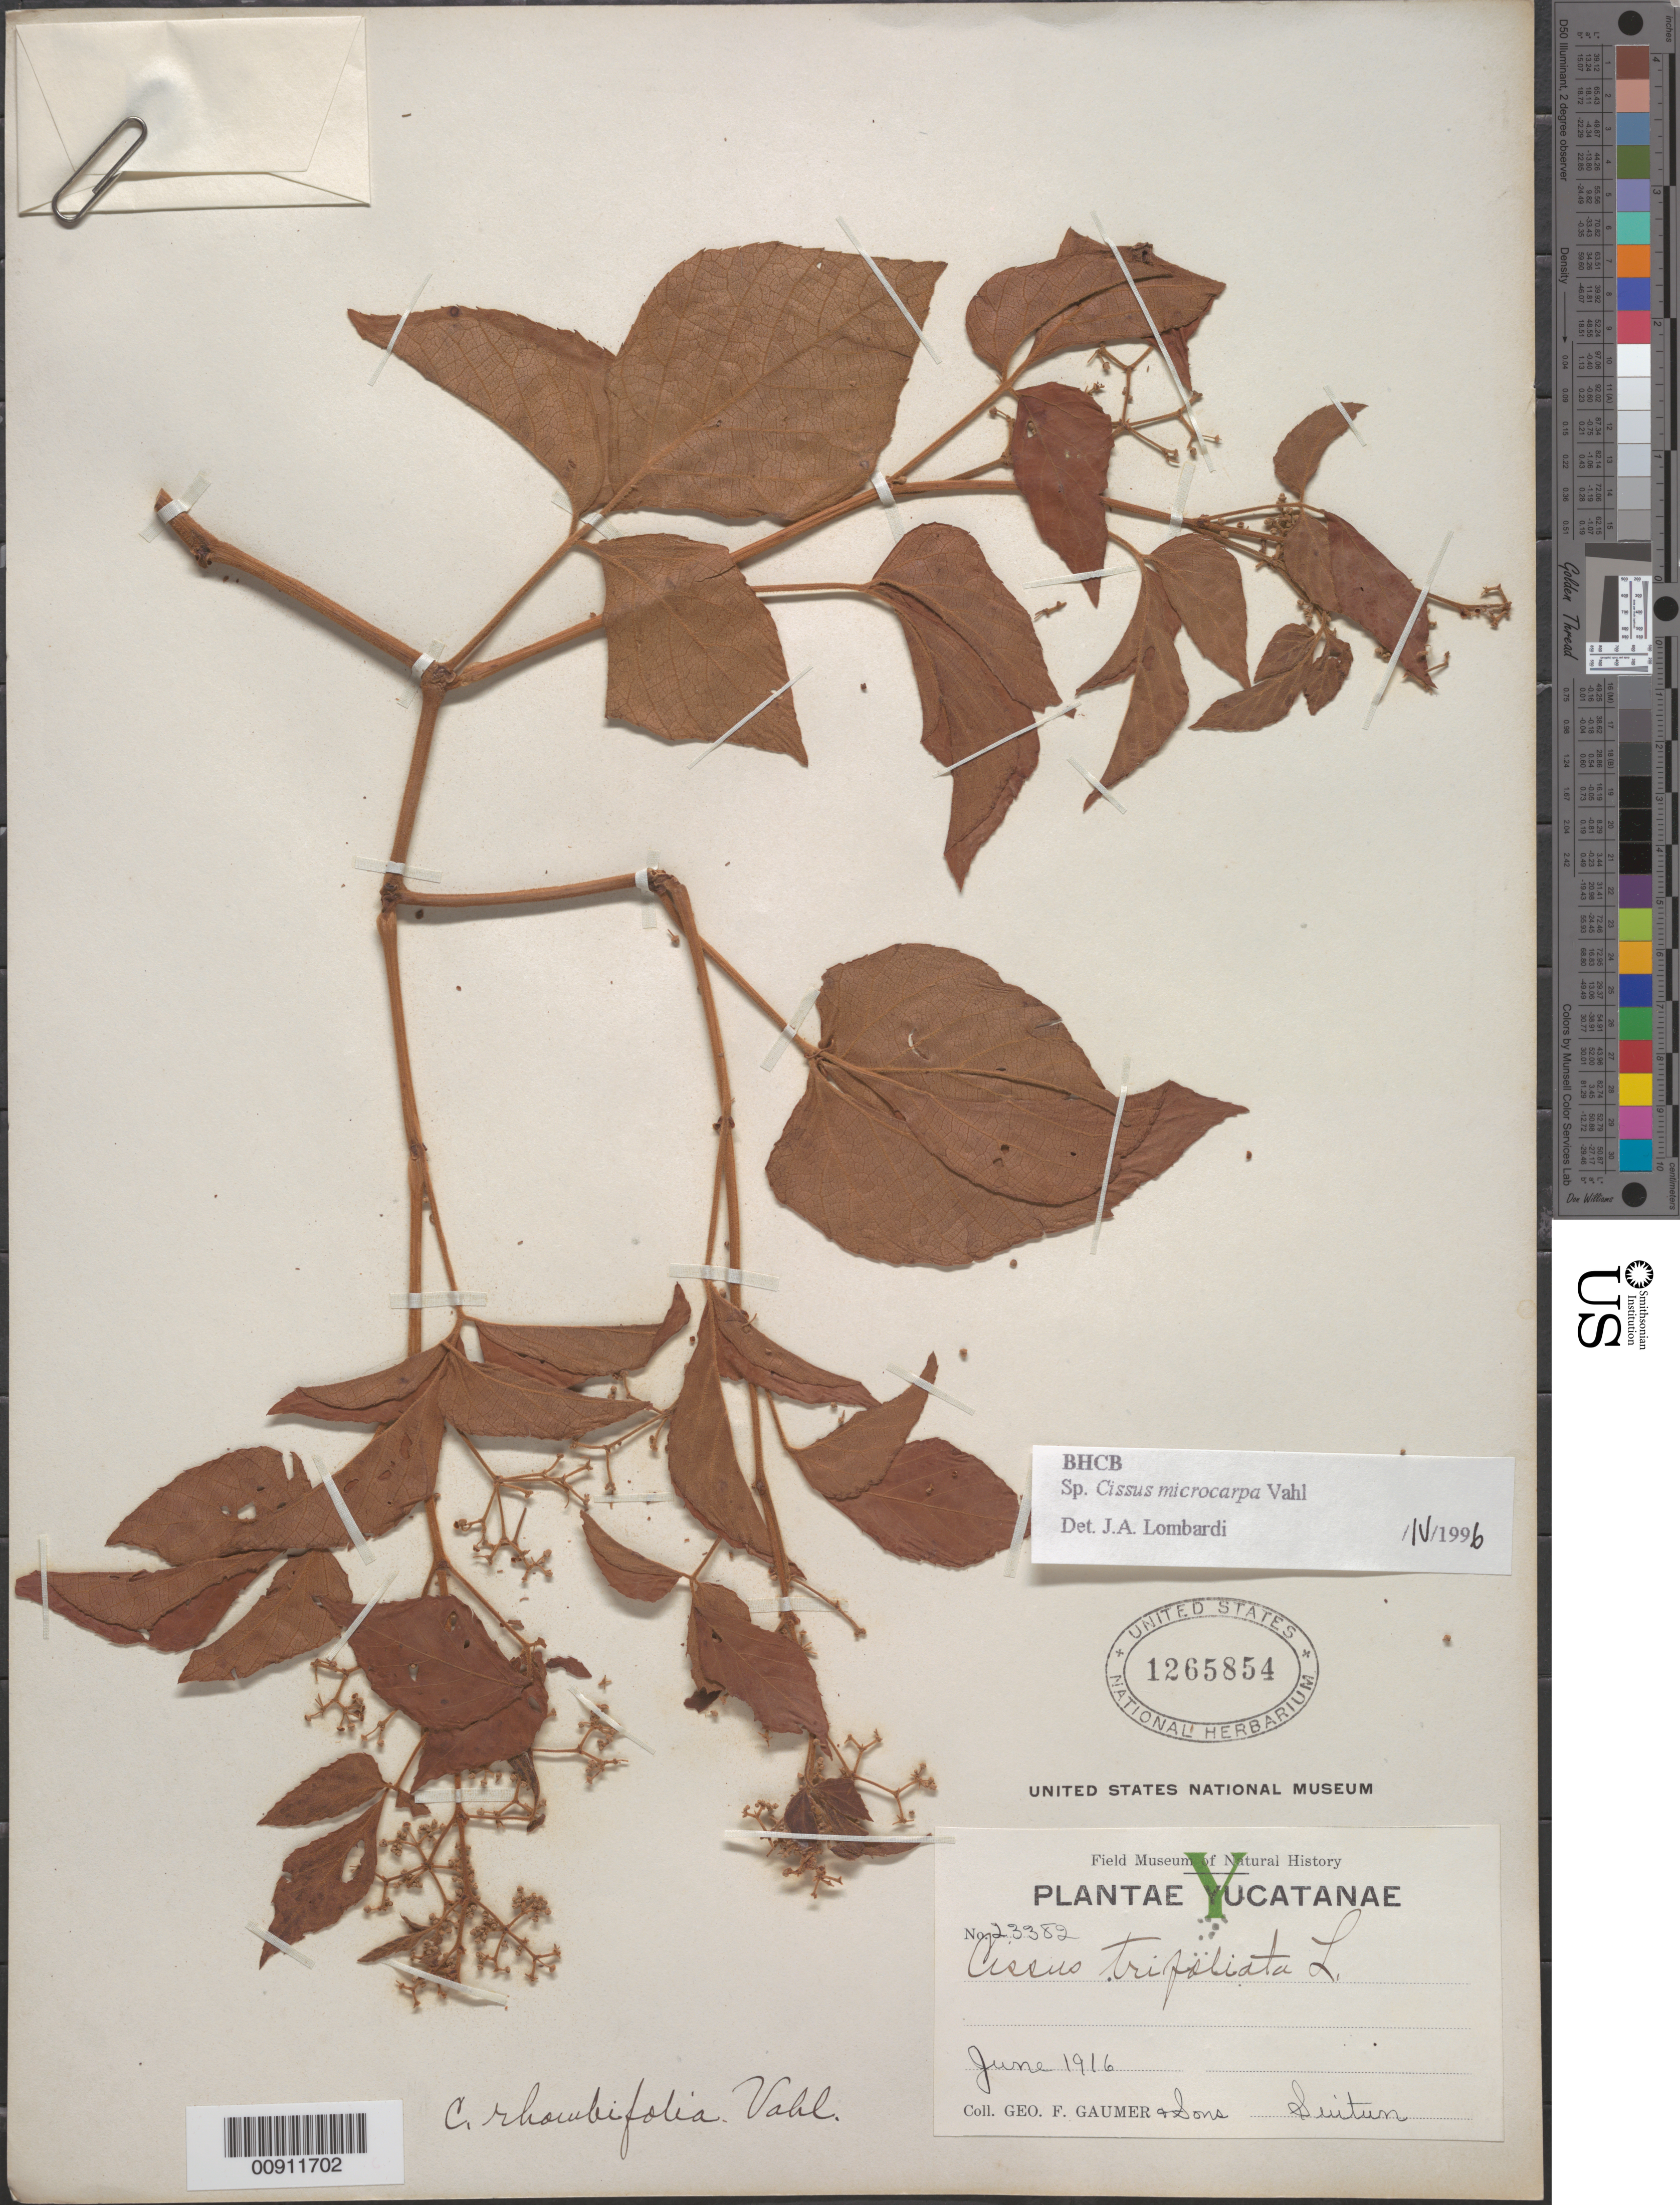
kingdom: Plantae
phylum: Tracheophyta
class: Magnoliopsida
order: Vitales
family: Vitaceae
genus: Cissus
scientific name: Cissus microcarpa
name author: Vahl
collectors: G. F. Gaumer & et al.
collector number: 23382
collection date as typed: Jun 1916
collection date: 1916-06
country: Mexico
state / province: Yucatán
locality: Suitun, Yucatán.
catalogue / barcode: US 1265854